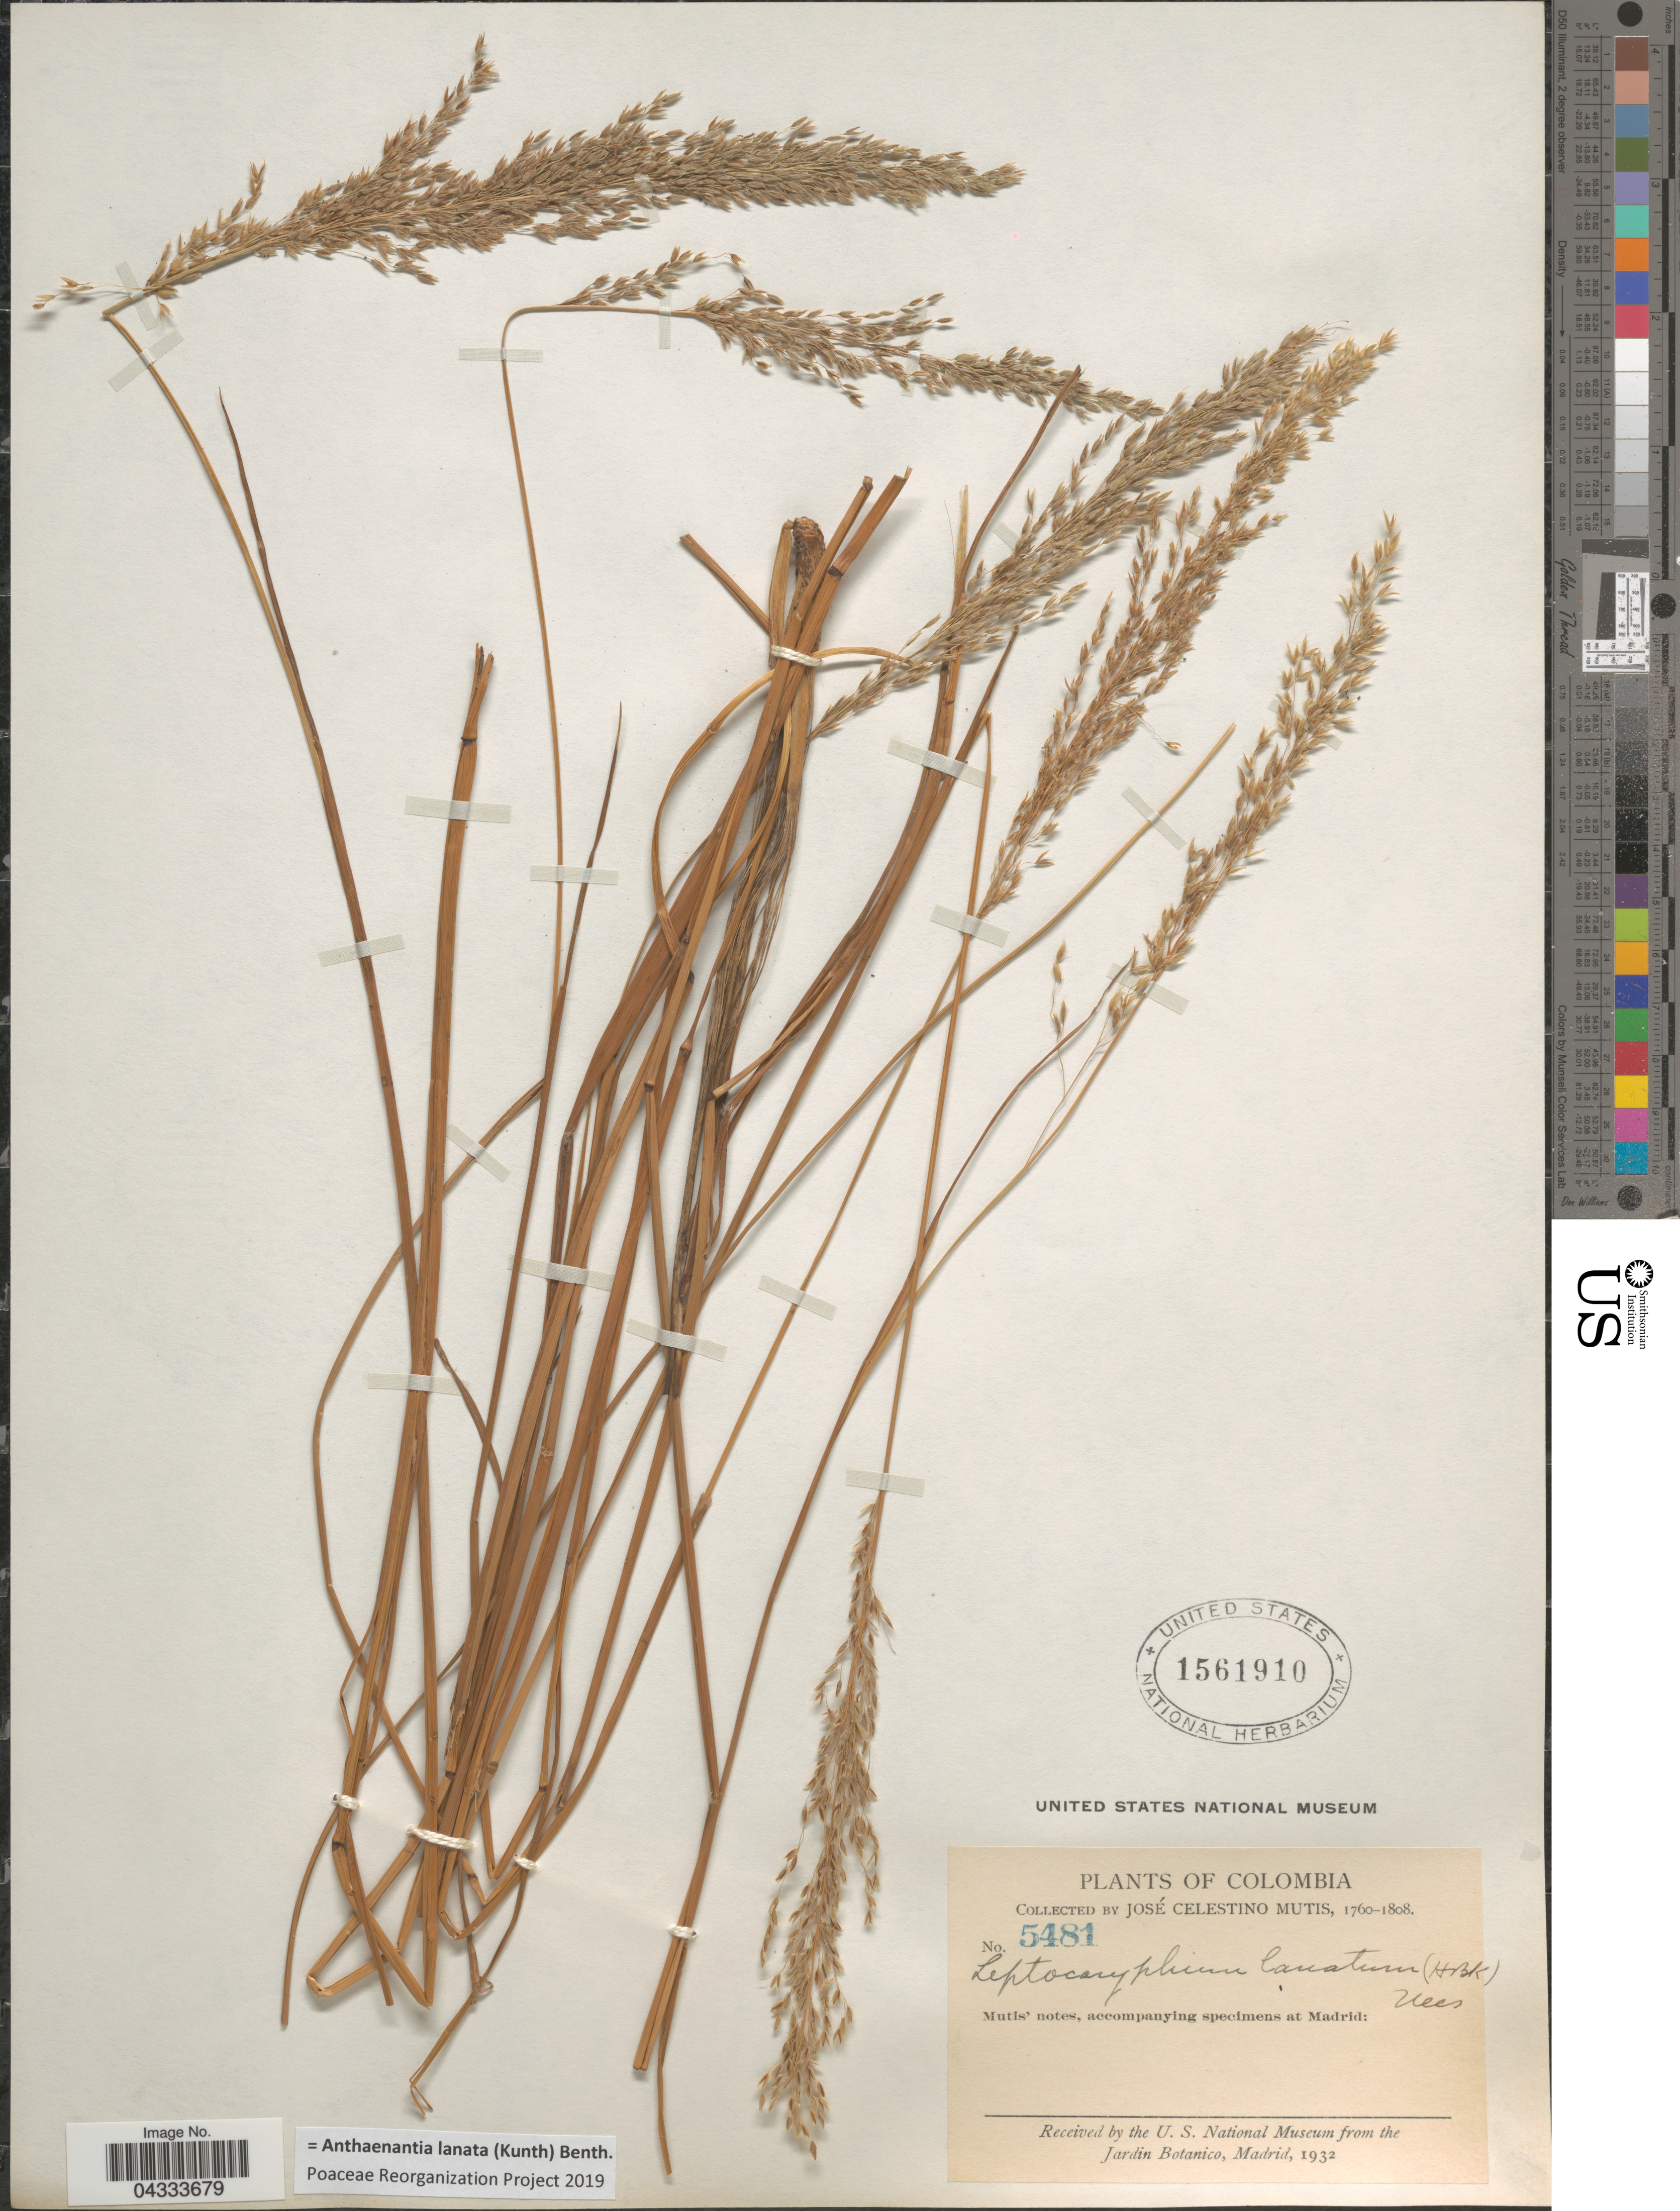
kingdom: Plantae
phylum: Tracheophyta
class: Liliopsida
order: Poales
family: Poaceae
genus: Anthaenantia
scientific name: Anthaenantia lanata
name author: (Kunth) Benth.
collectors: J. C. B. Mutis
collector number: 5481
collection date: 1760/1808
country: Colombia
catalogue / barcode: US 1561910